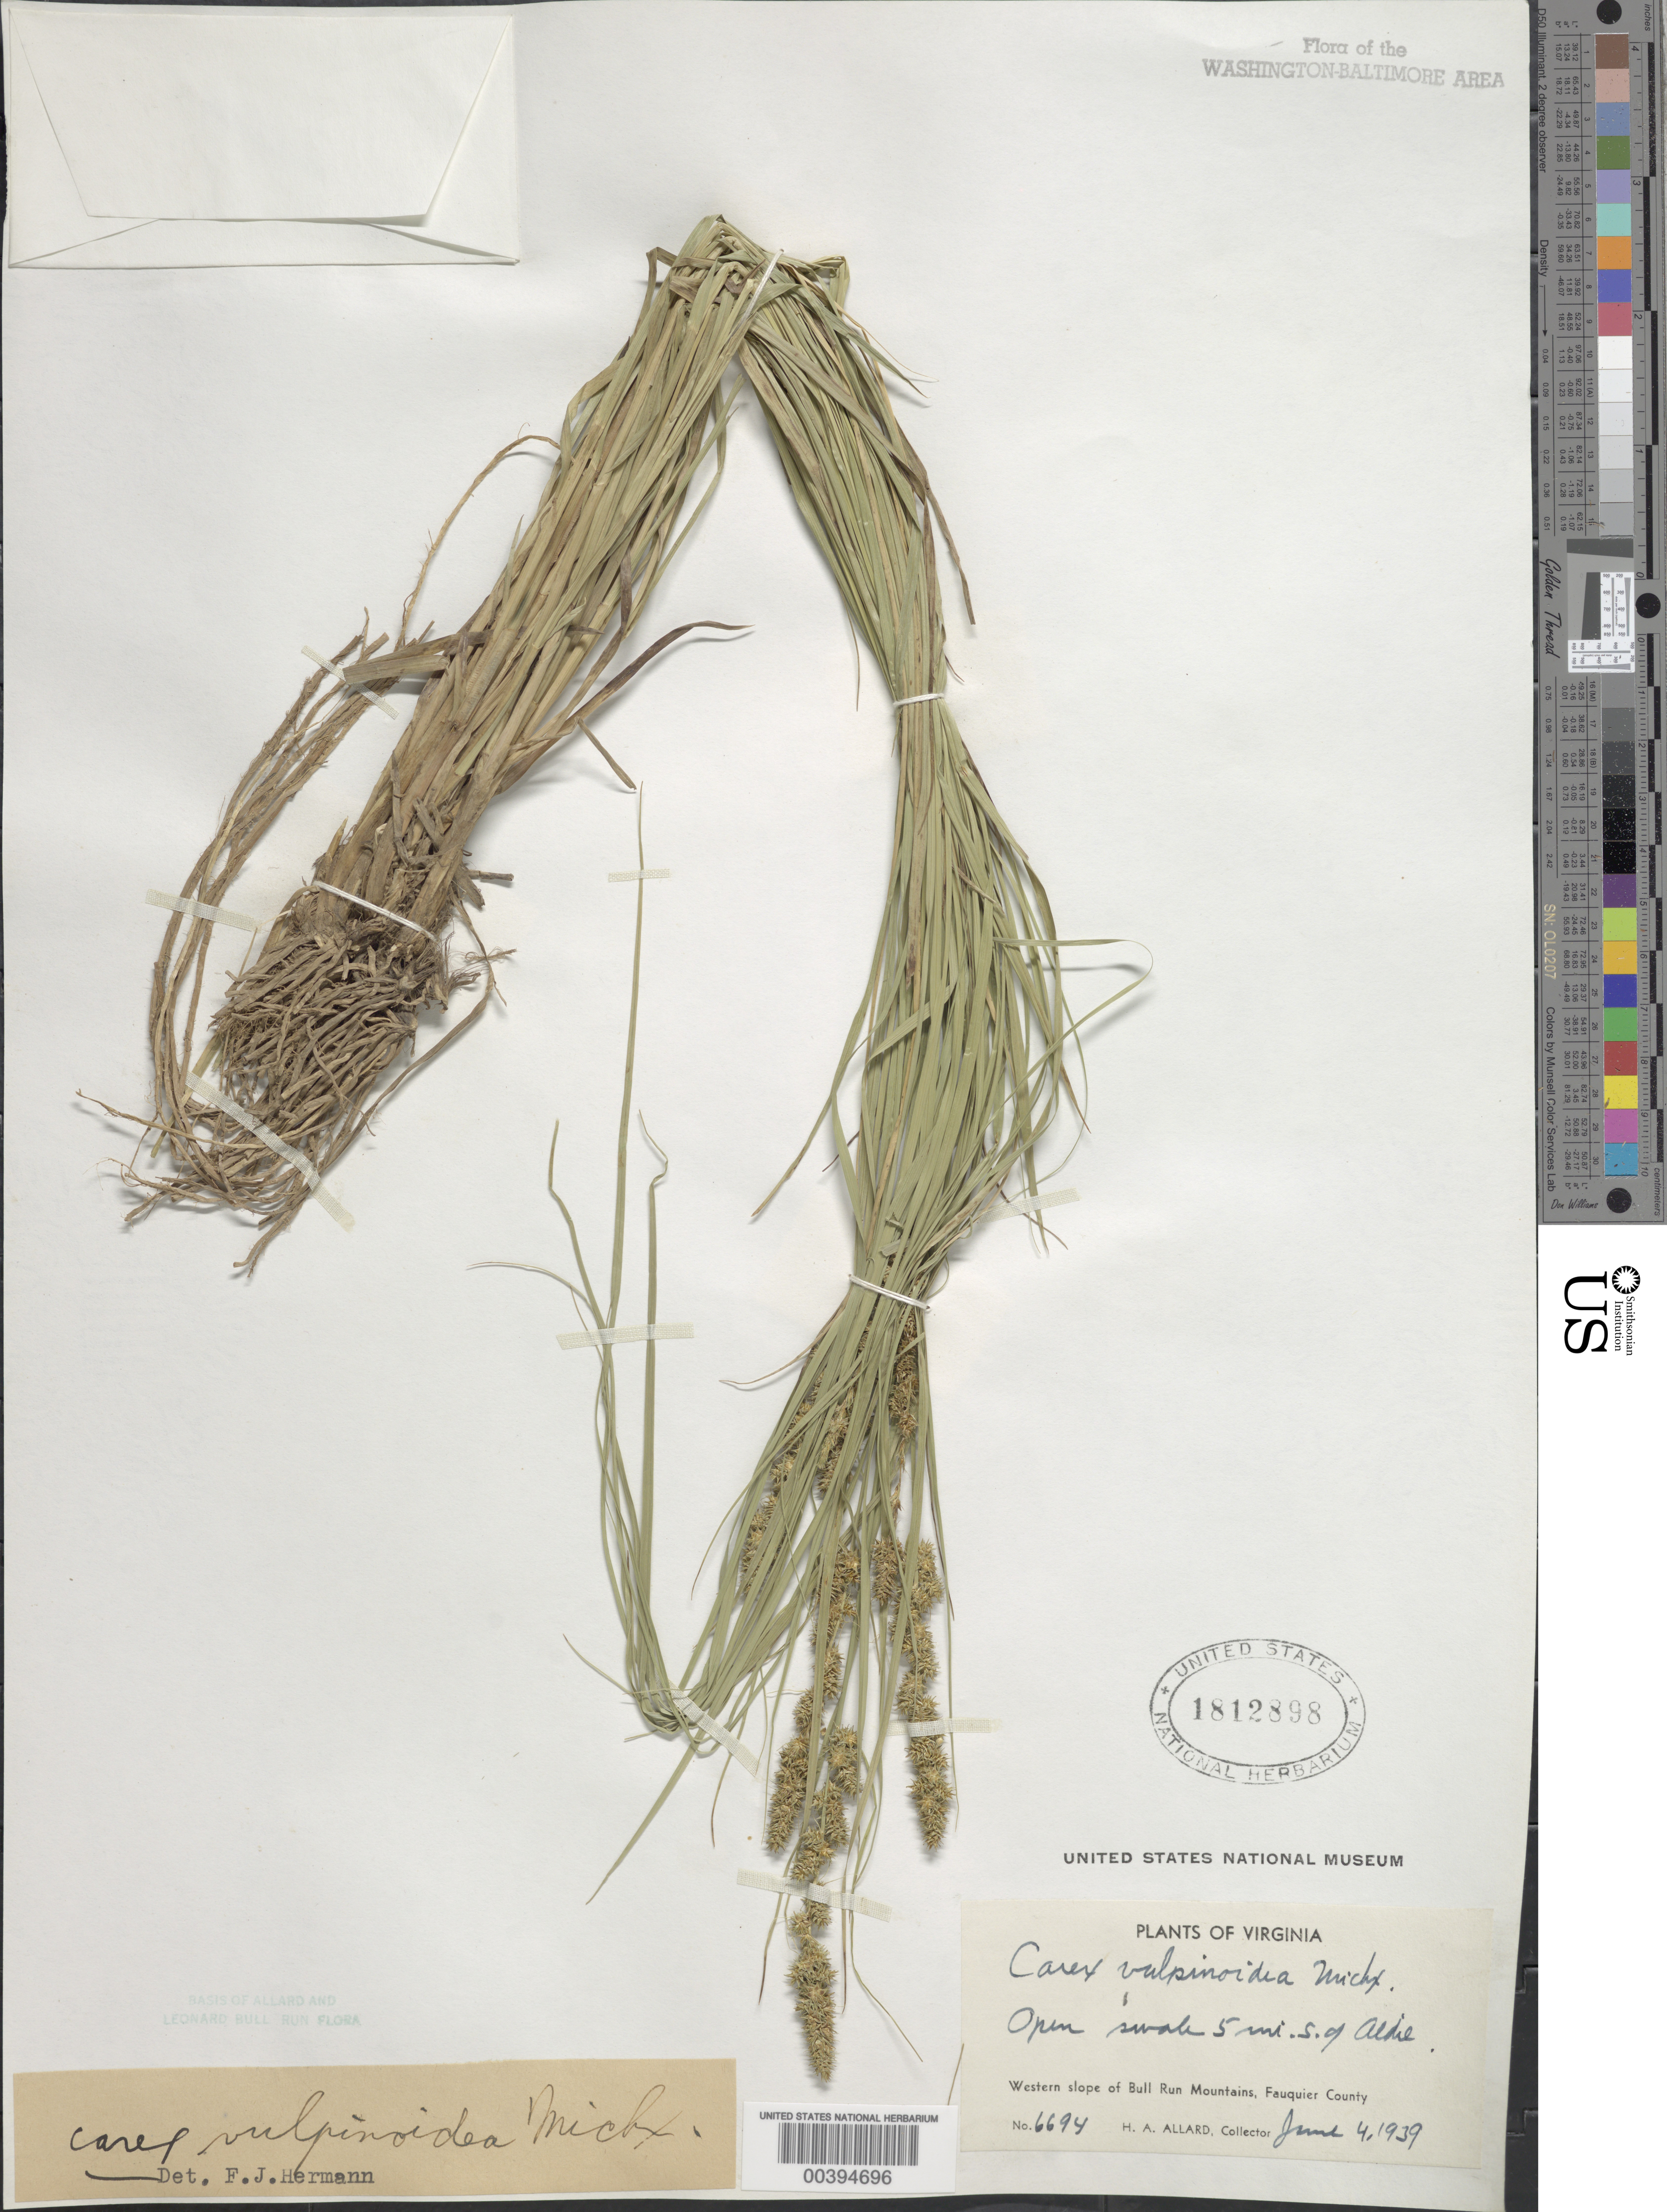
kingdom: Plantae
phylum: Tracheophyta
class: Liliopsida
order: Poales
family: Cyperaceae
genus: Carex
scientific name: Carex vulpinoidea Michx.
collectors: H. A. Allard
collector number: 6694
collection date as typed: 04 Jun 1939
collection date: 1939-06-04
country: United States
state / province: Virginia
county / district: Fauquier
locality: South of Aldie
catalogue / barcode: US 1812898